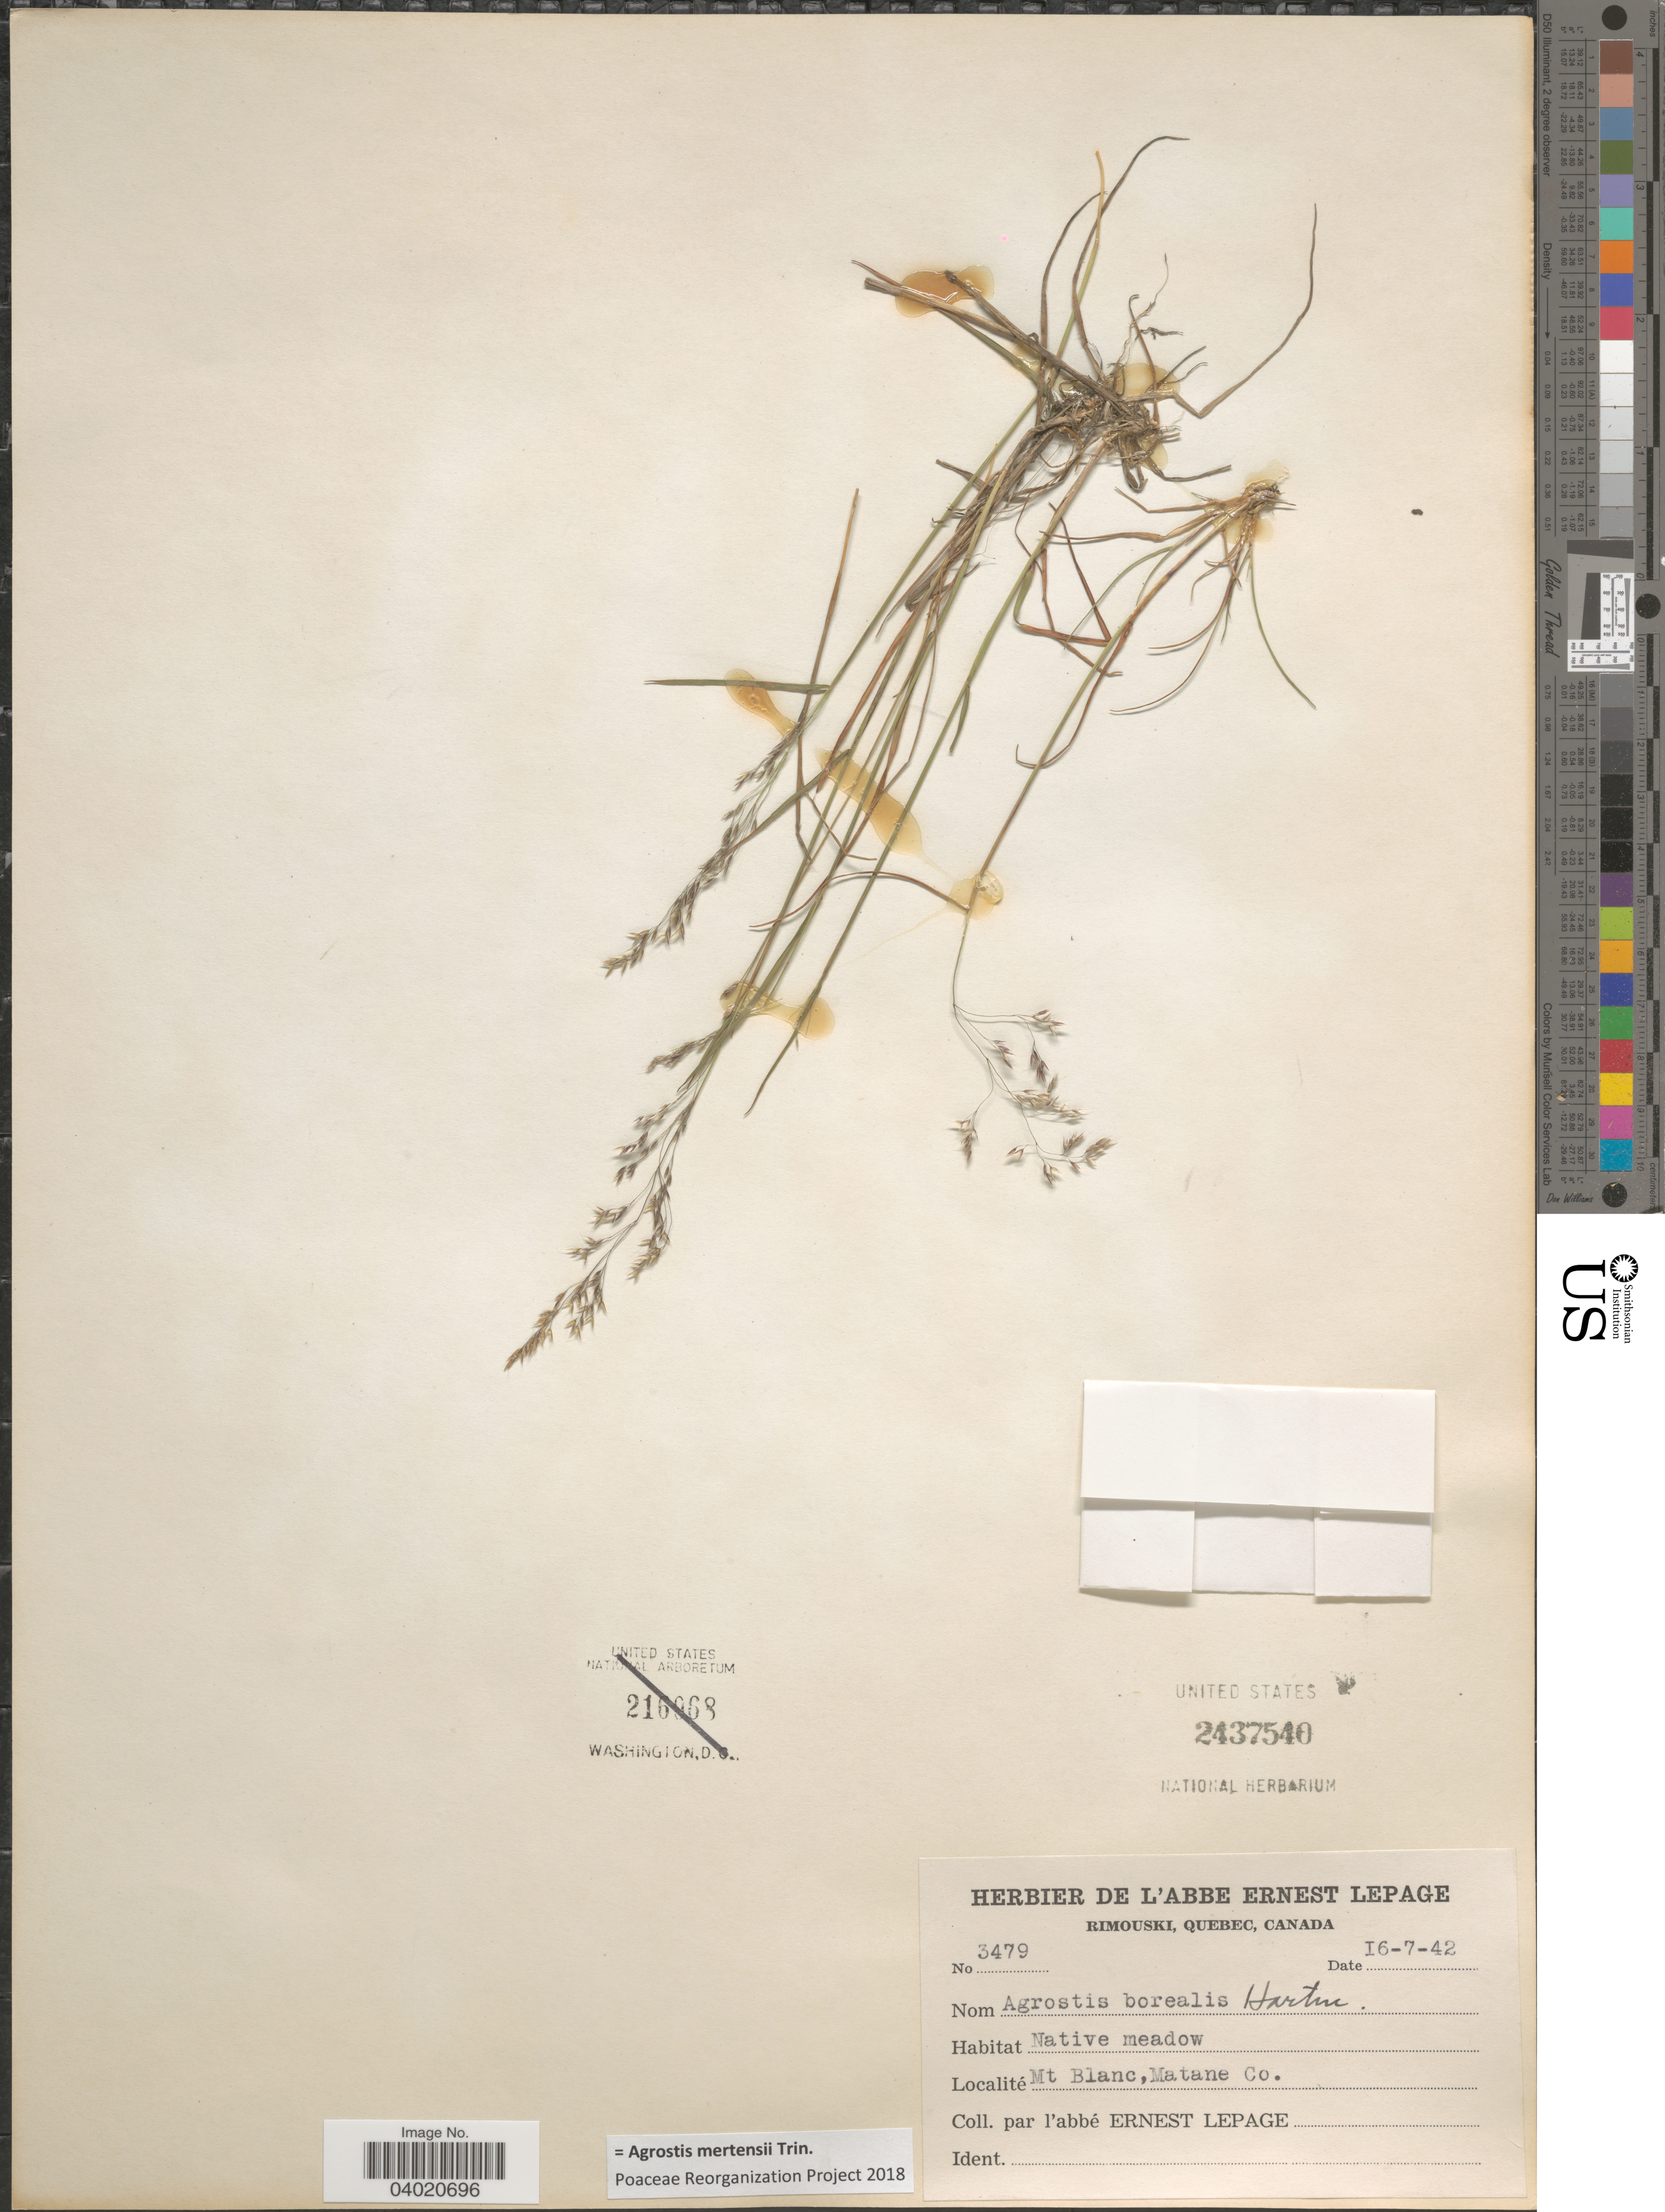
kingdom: Plantae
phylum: Tracheophyta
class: Liliopsida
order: Poales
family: Poaceae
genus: Agrostis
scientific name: Agrostis mertensii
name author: Trin.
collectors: E. Lepage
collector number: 3479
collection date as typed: Transcribed d/m/y: 16/7/42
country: Canada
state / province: Quebec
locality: Mt. Blanc, Matane Co.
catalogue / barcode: US 2437540